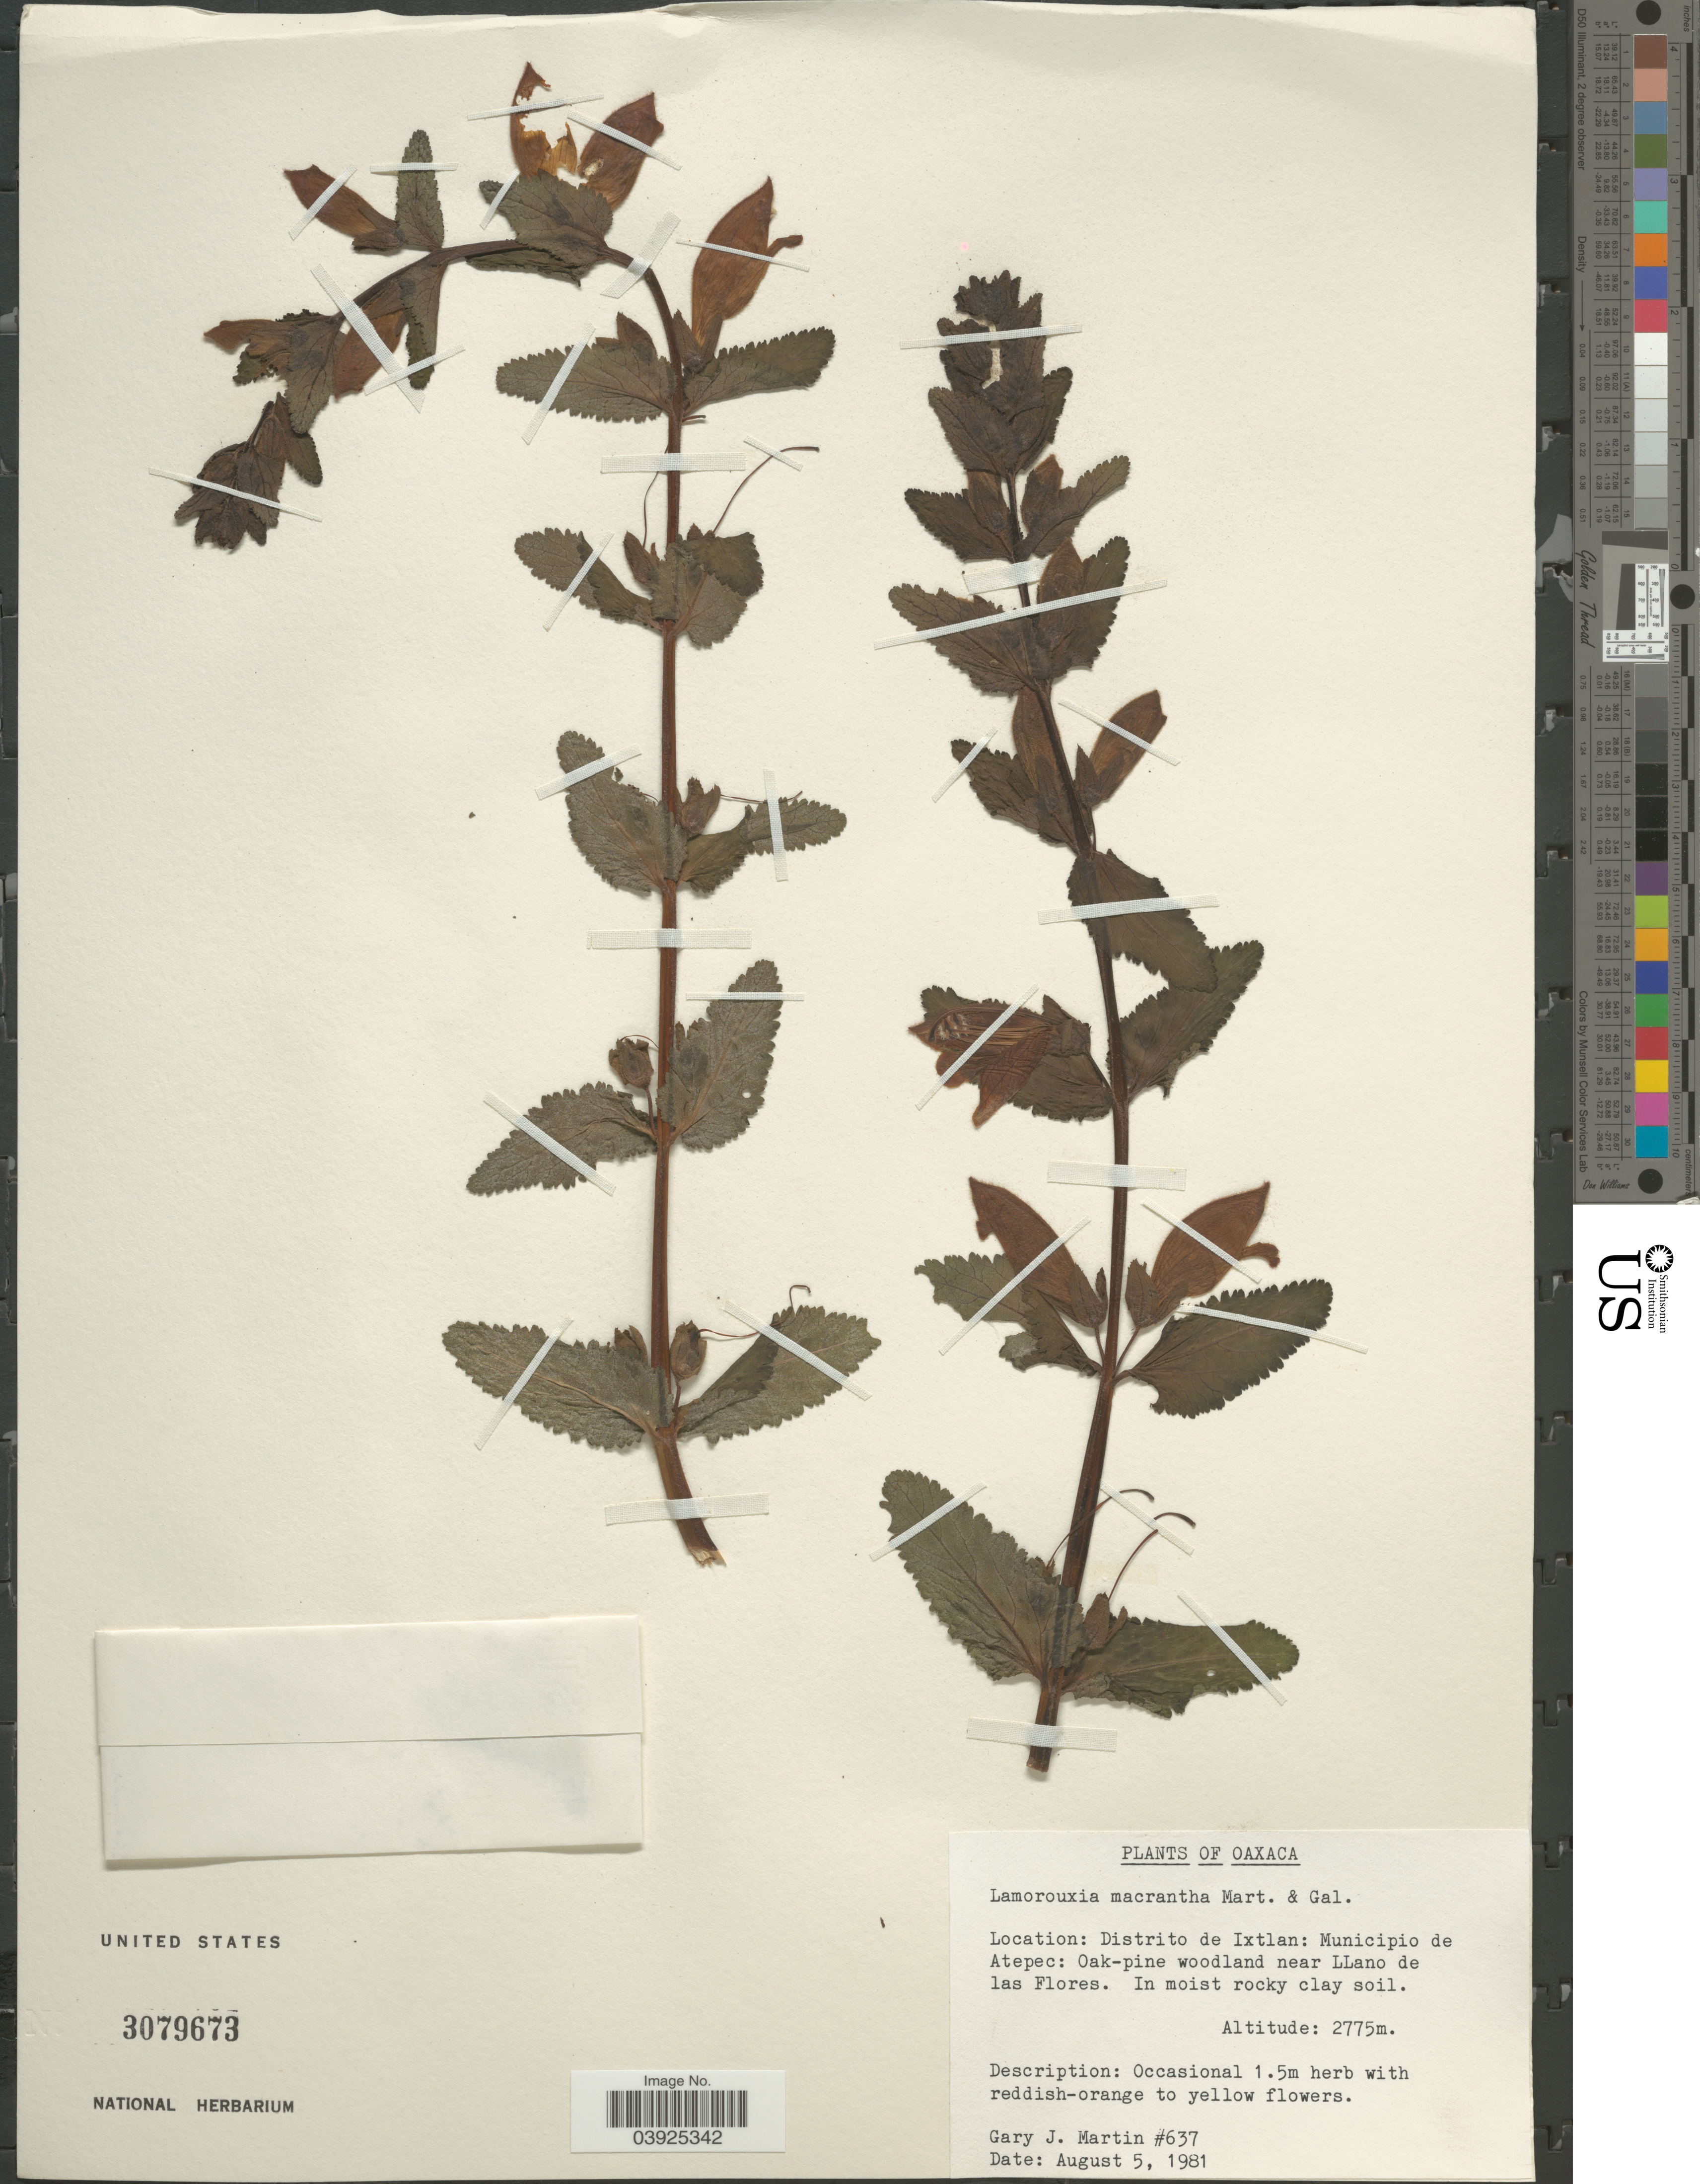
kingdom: Plantae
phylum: Tracheophyta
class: Magnoliopsida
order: Lamiales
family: Orobanchaceae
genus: Lamourouxia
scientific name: Lamourouxia macrantha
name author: M. Martens & Galeotti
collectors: G. J. Martin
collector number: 637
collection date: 1981-08-05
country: Mexico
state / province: Oaxaca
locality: Distrito de Ixtlan: Municpio de Atepec: oak-pine woodland near LLano de las Flores.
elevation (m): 2775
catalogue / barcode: US 3079673